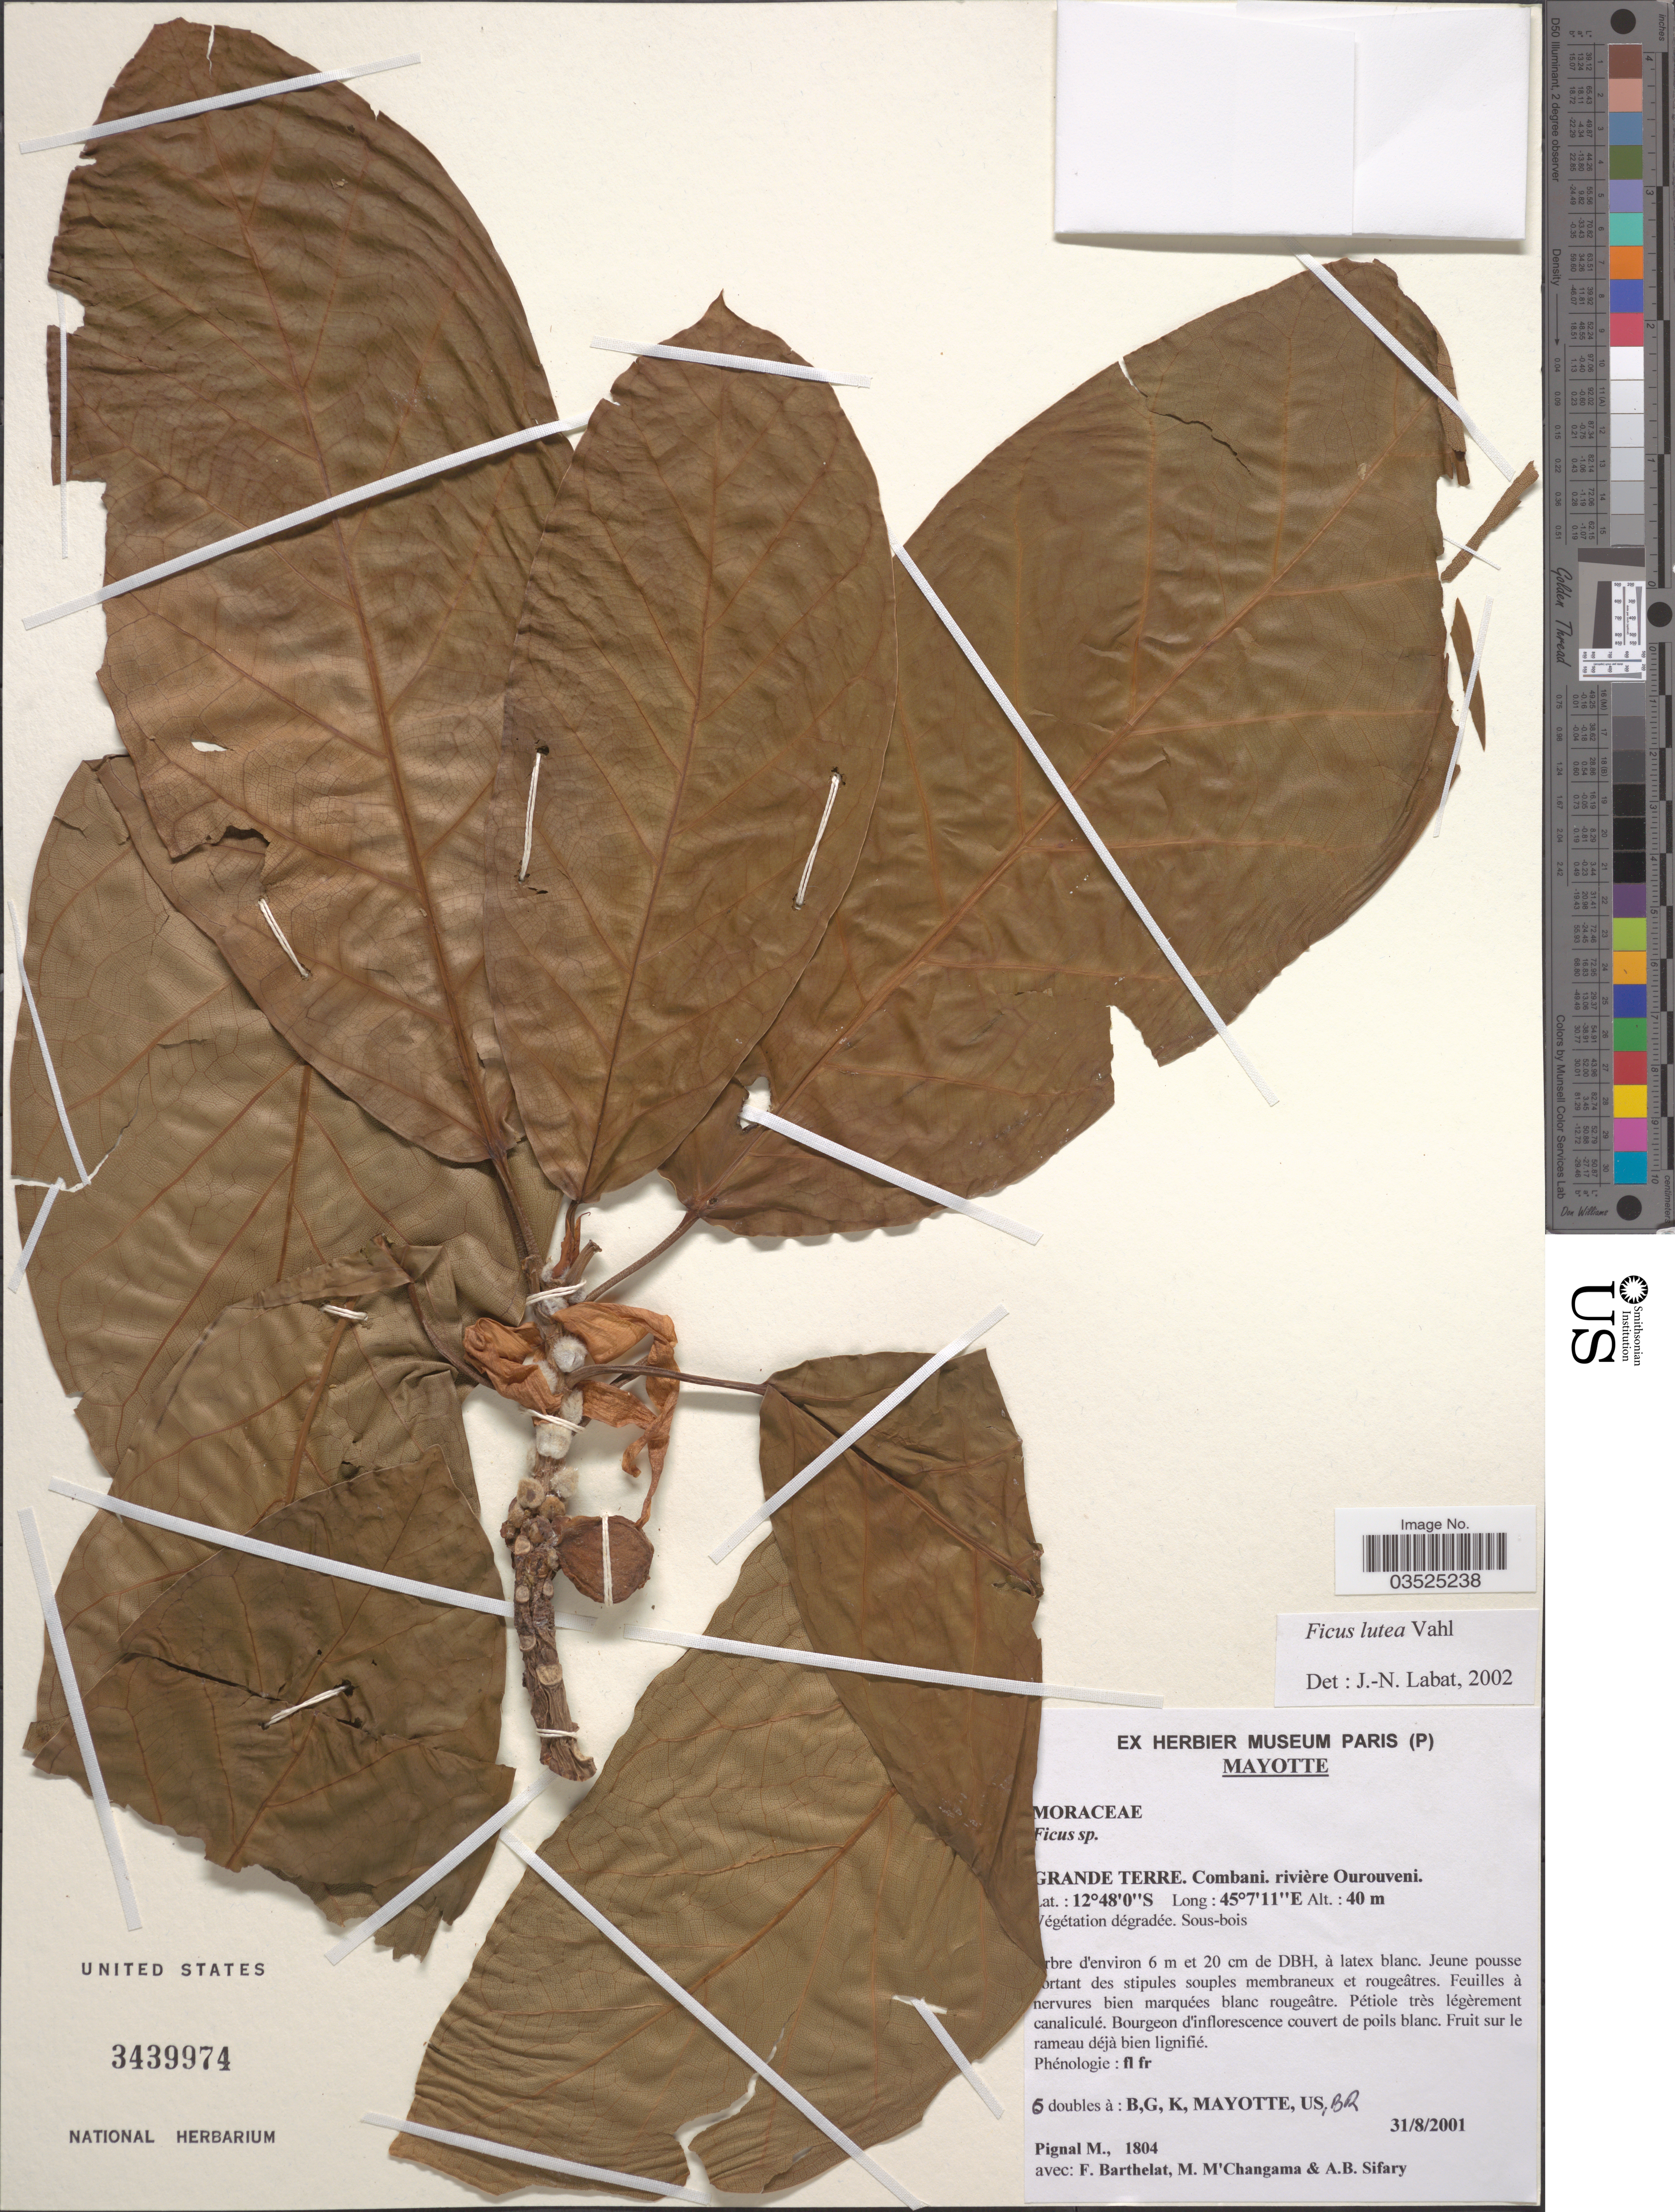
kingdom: Plantae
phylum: Tracheophyta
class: Magnoliopsida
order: Rosales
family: Moraceae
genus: Ficus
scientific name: Ficus lutea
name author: Vahl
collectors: M. Pignal, F. Barthelat, M. M'Changama & A. Sifary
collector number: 1804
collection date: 2001-08-31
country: Mayotte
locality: Grande Terre. Combani. rivière Ourouveni.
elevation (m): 40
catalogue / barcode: US 3439974